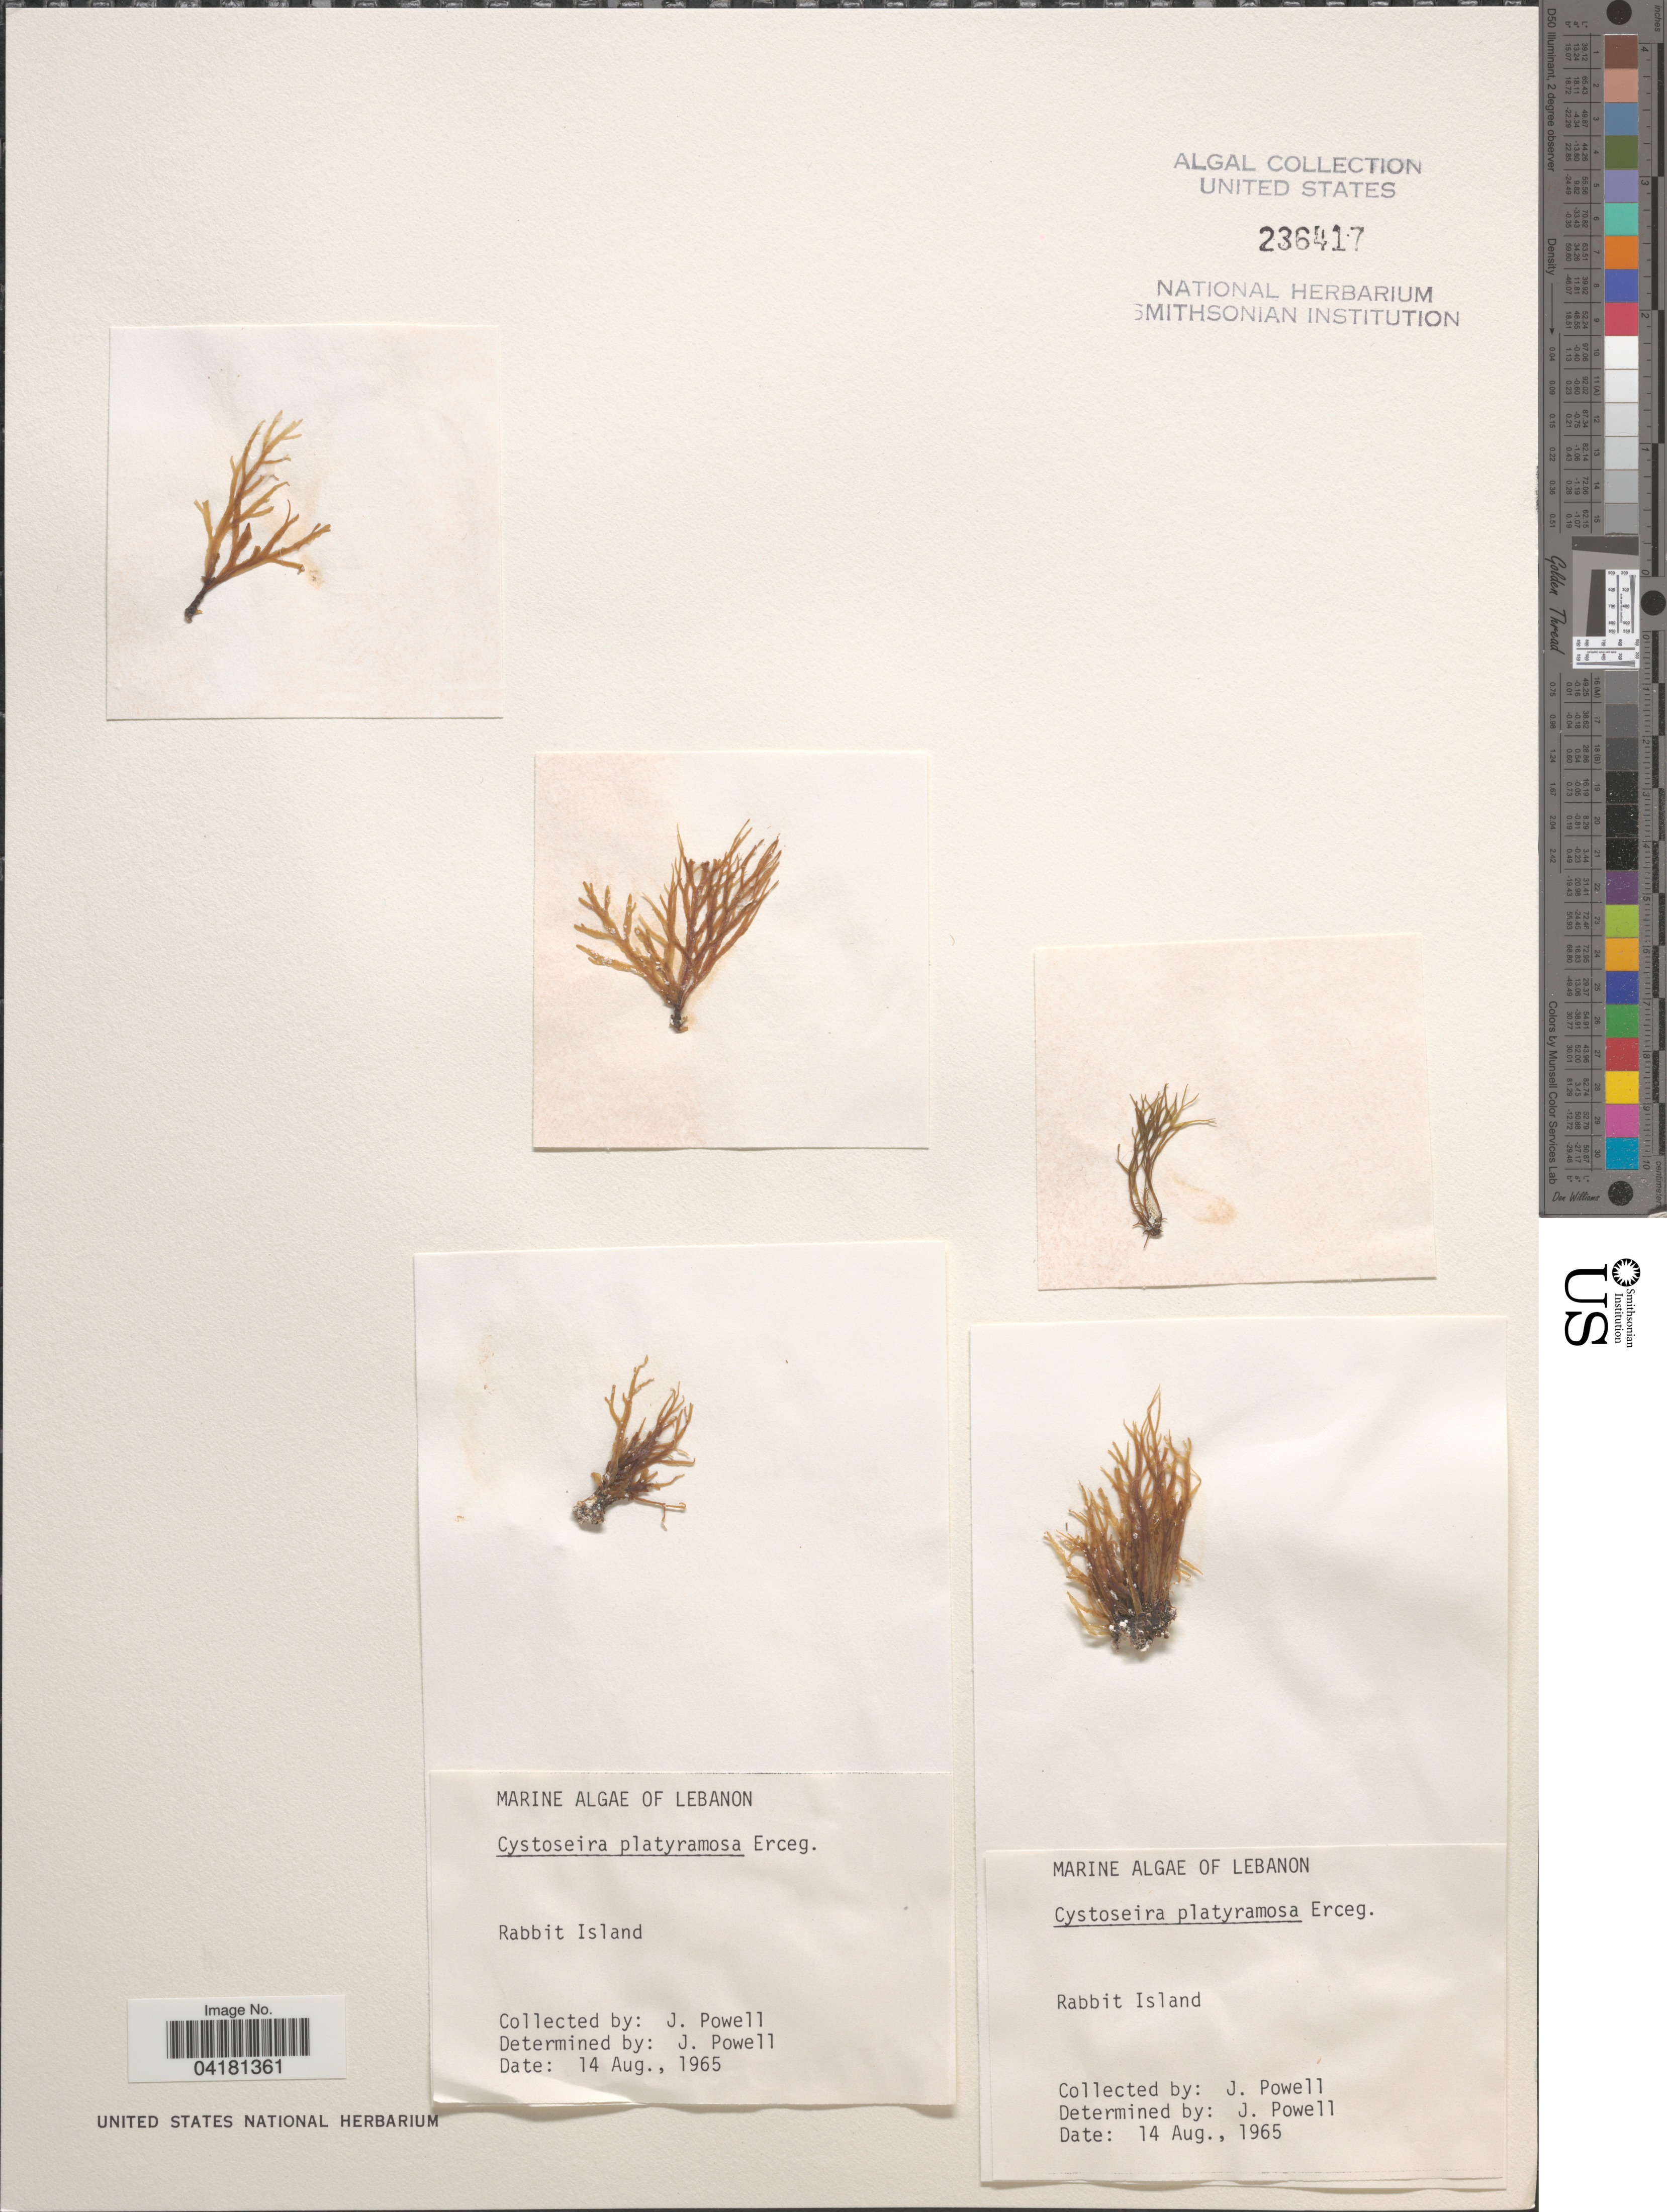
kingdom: Chromista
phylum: Ochrophyta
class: Phaeophyceae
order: Fucales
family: Sargassaceae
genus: Gongolaria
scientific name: Gongolaria montagnei var. compressa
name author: (Ercegovic) Verlaque et al.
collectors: J. Powell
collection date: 1965-08-14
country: Lebanon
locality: Rabbit Island.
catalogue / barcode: US 236417